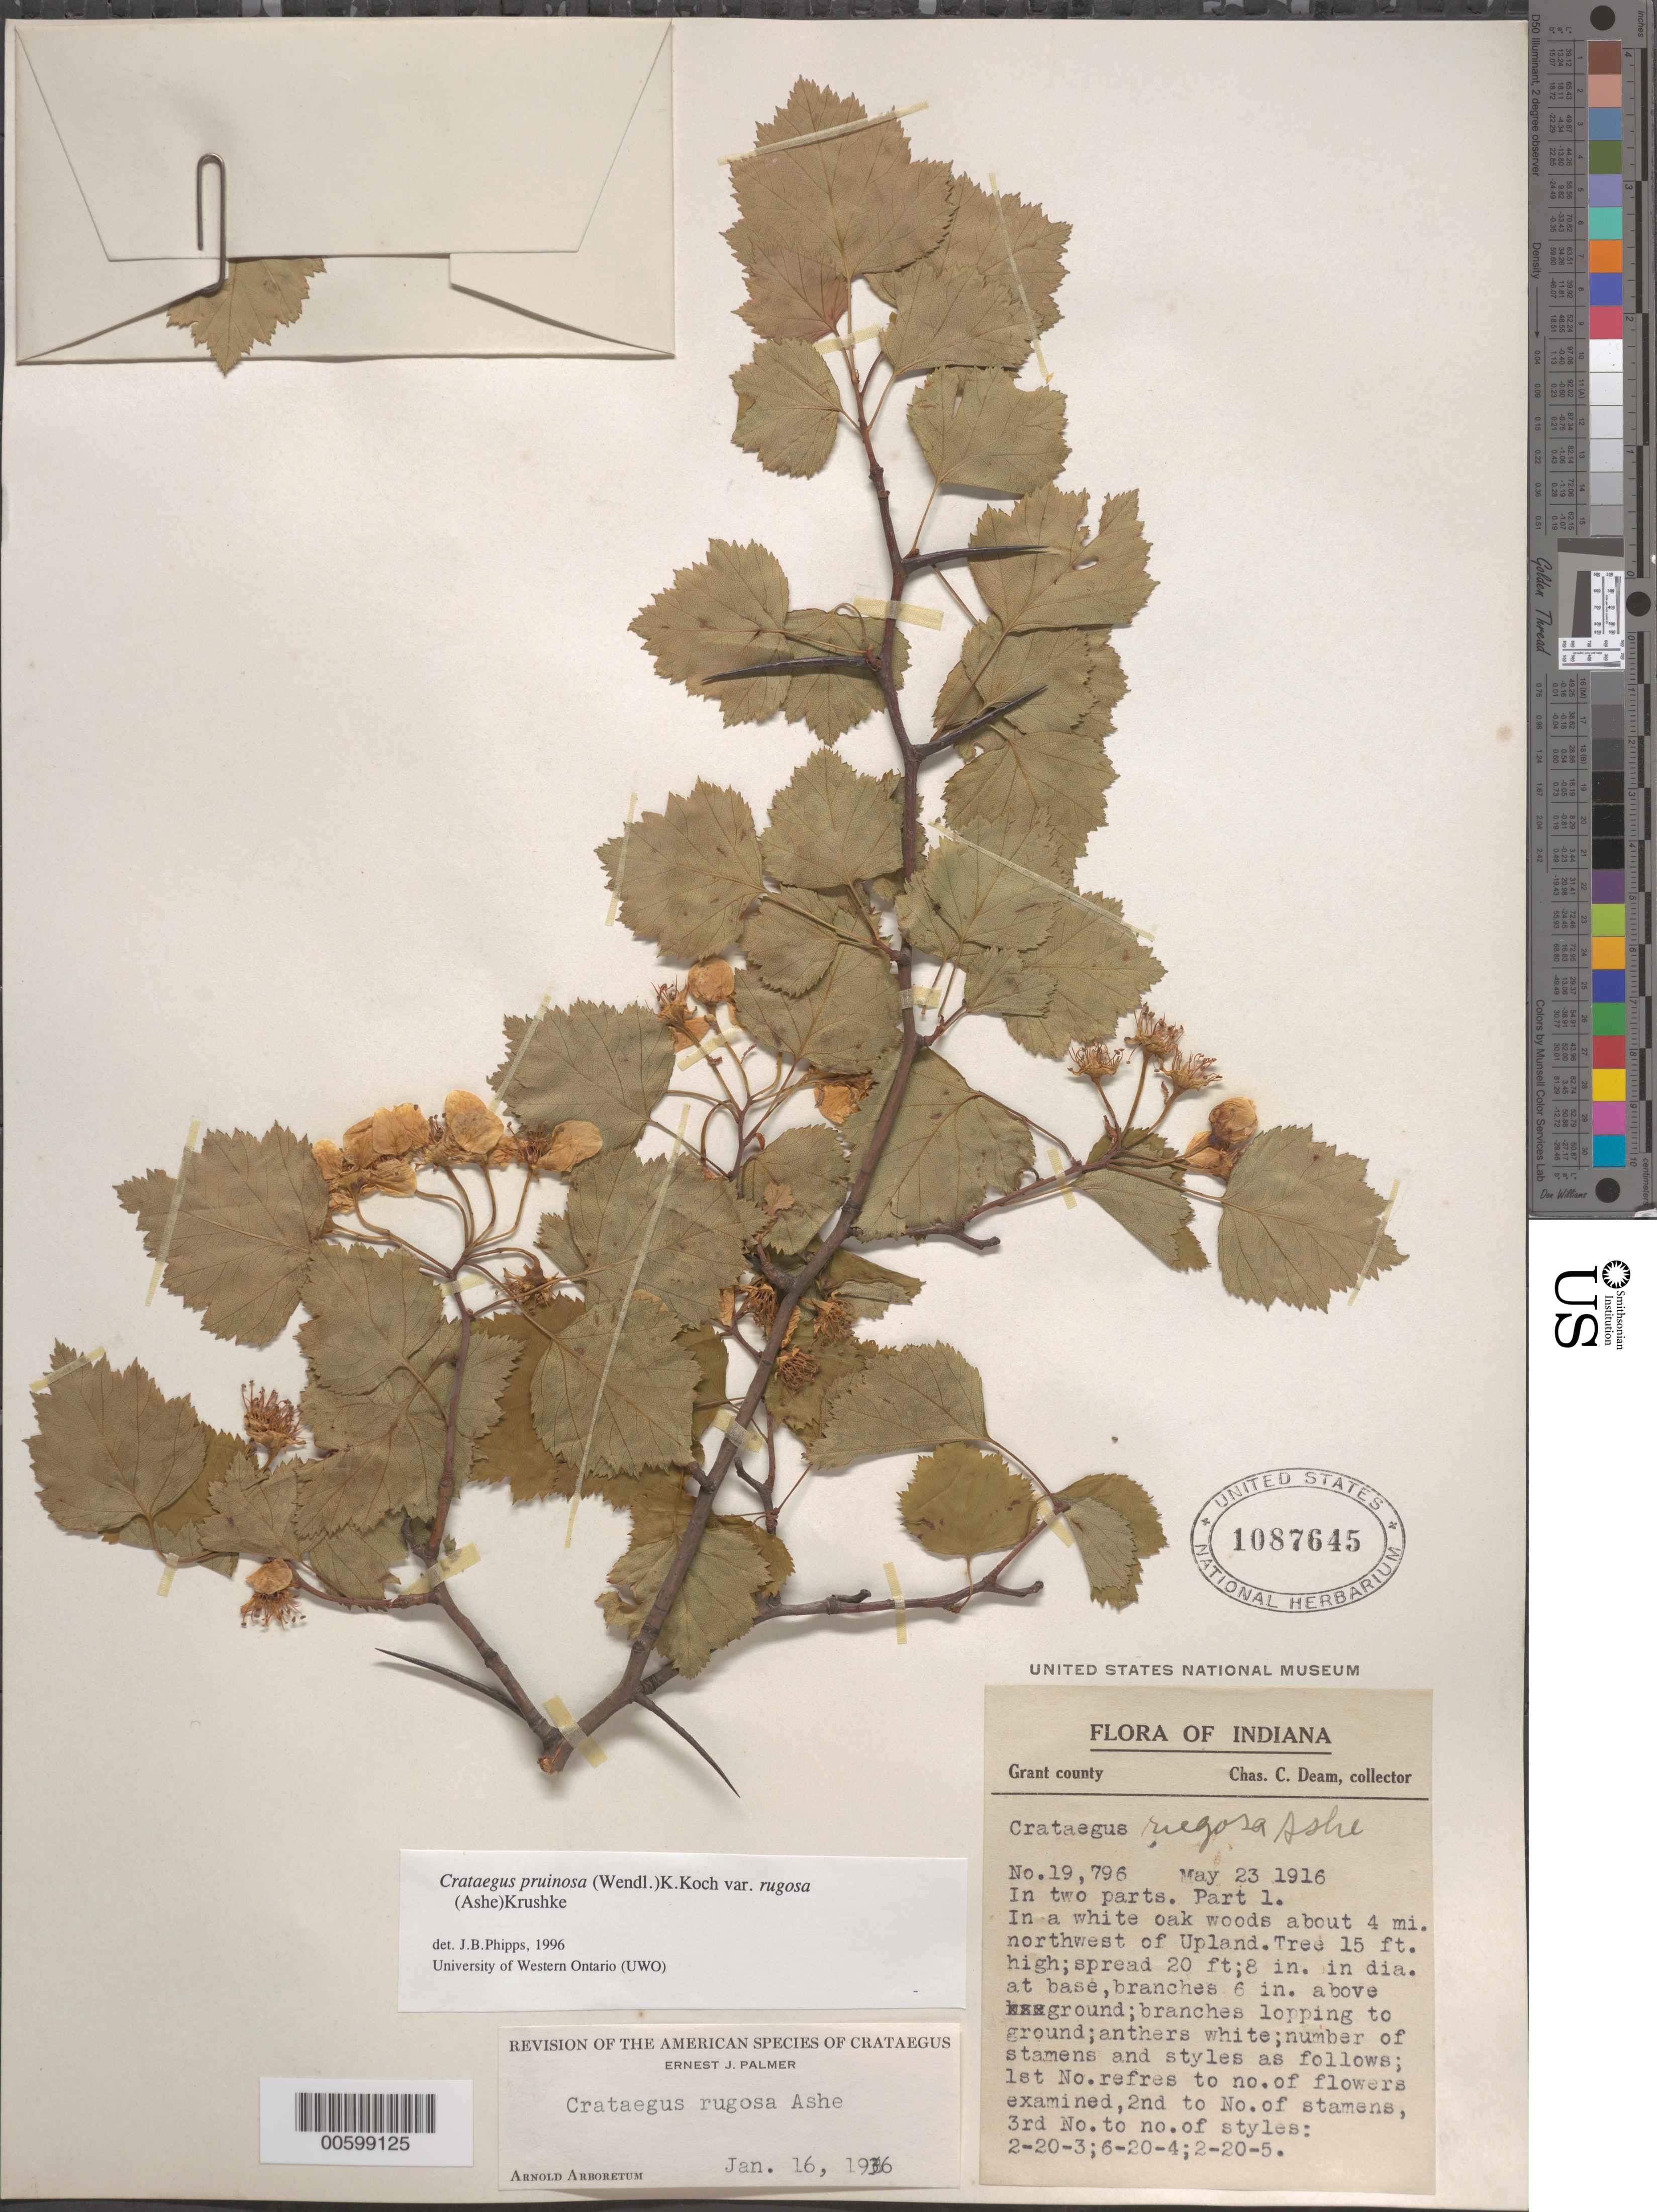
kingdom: Plantae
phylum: Tracheophyta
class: Magnoliopsida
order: Rosales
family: Rosaceae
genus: Crataegus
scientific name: Crataegus pruinosa var. rugosa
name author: (Ashe) Kruschke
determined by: Phipps, James B., (UWO), University of Western Ontario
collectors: C. C. Deam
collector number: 19796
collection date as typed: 23 May 1916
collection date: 1916-05-23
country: United States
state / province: Indiana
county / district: Grant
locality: About 4 mi. NW of Upland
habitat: In a white oak woods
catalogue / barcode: US 1087645